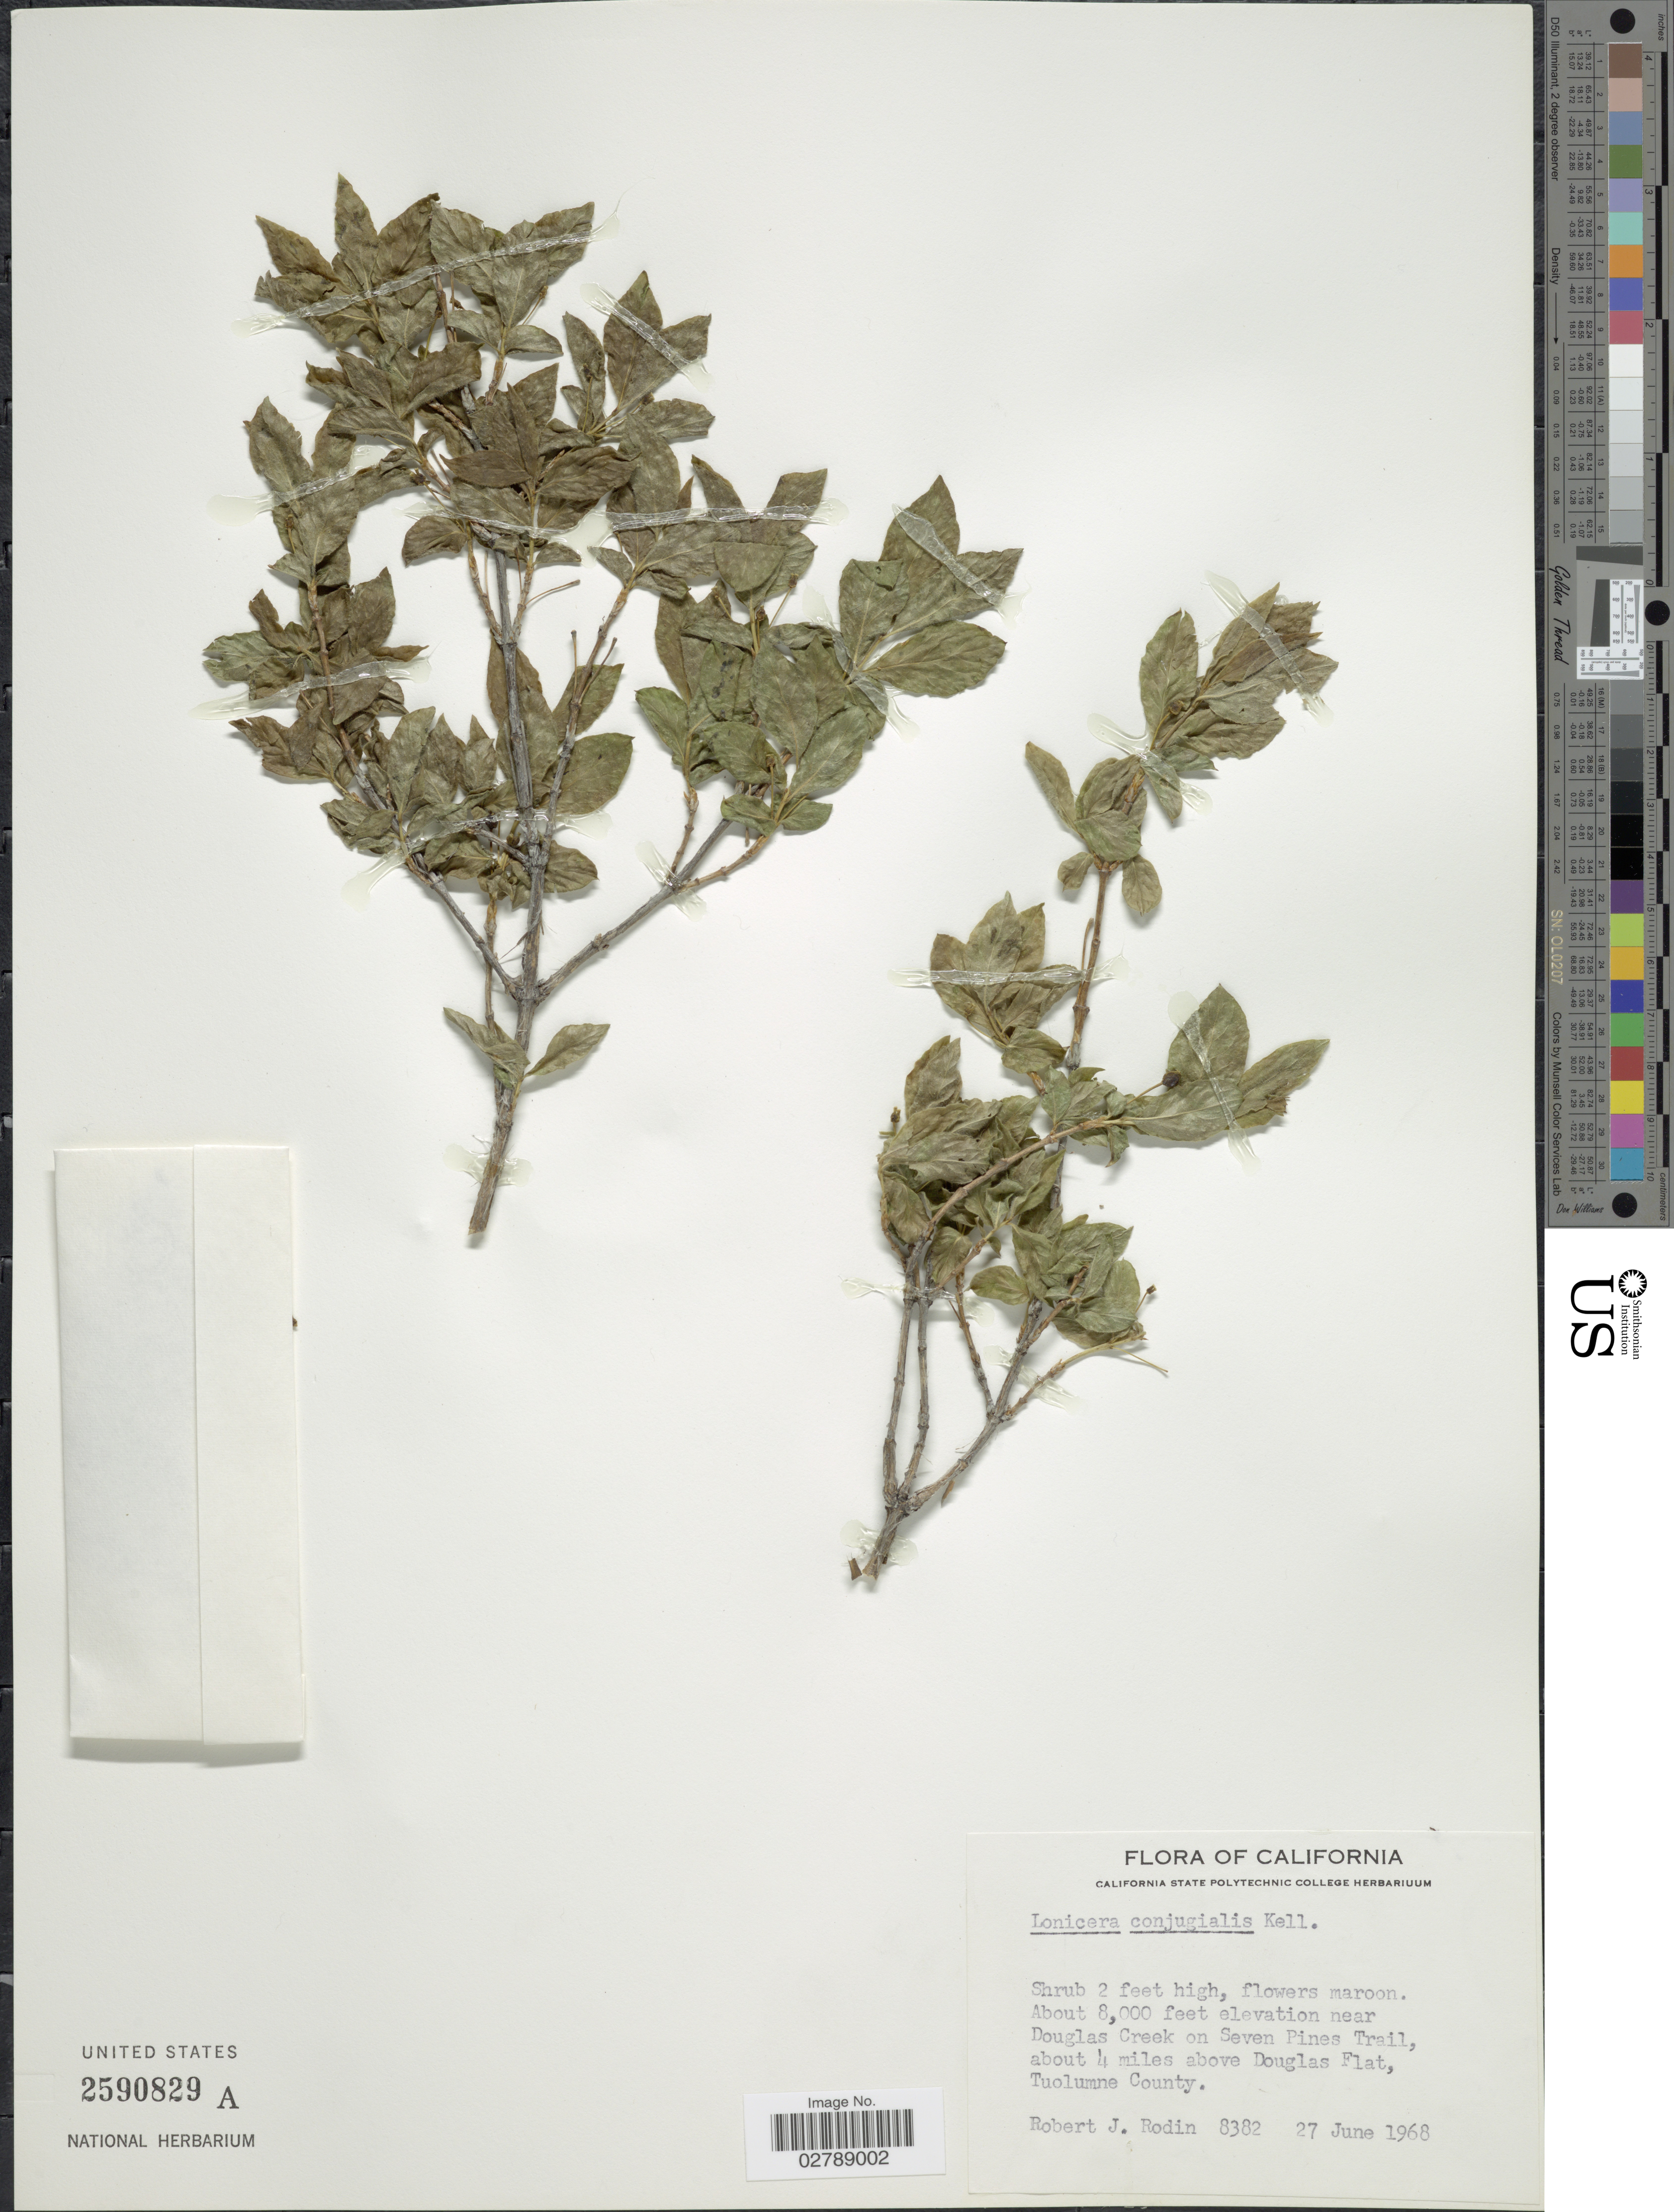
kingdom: Plantae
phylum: Tracheophyta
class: Magnoliopsida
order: Dipsacales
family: Caprifoliaceae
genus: Lonicera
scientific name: Lonicera conjugialis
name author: Kellogg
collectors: R. J. Rodin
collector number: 8382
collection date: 1968-06-27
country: United States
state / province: California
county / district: Tuolumne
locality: Douglas Creek on Seven Pines Trail, about 4 miles above Douglas Flat, Tuolumne County.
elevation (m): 2438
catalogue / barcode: US 2590829A